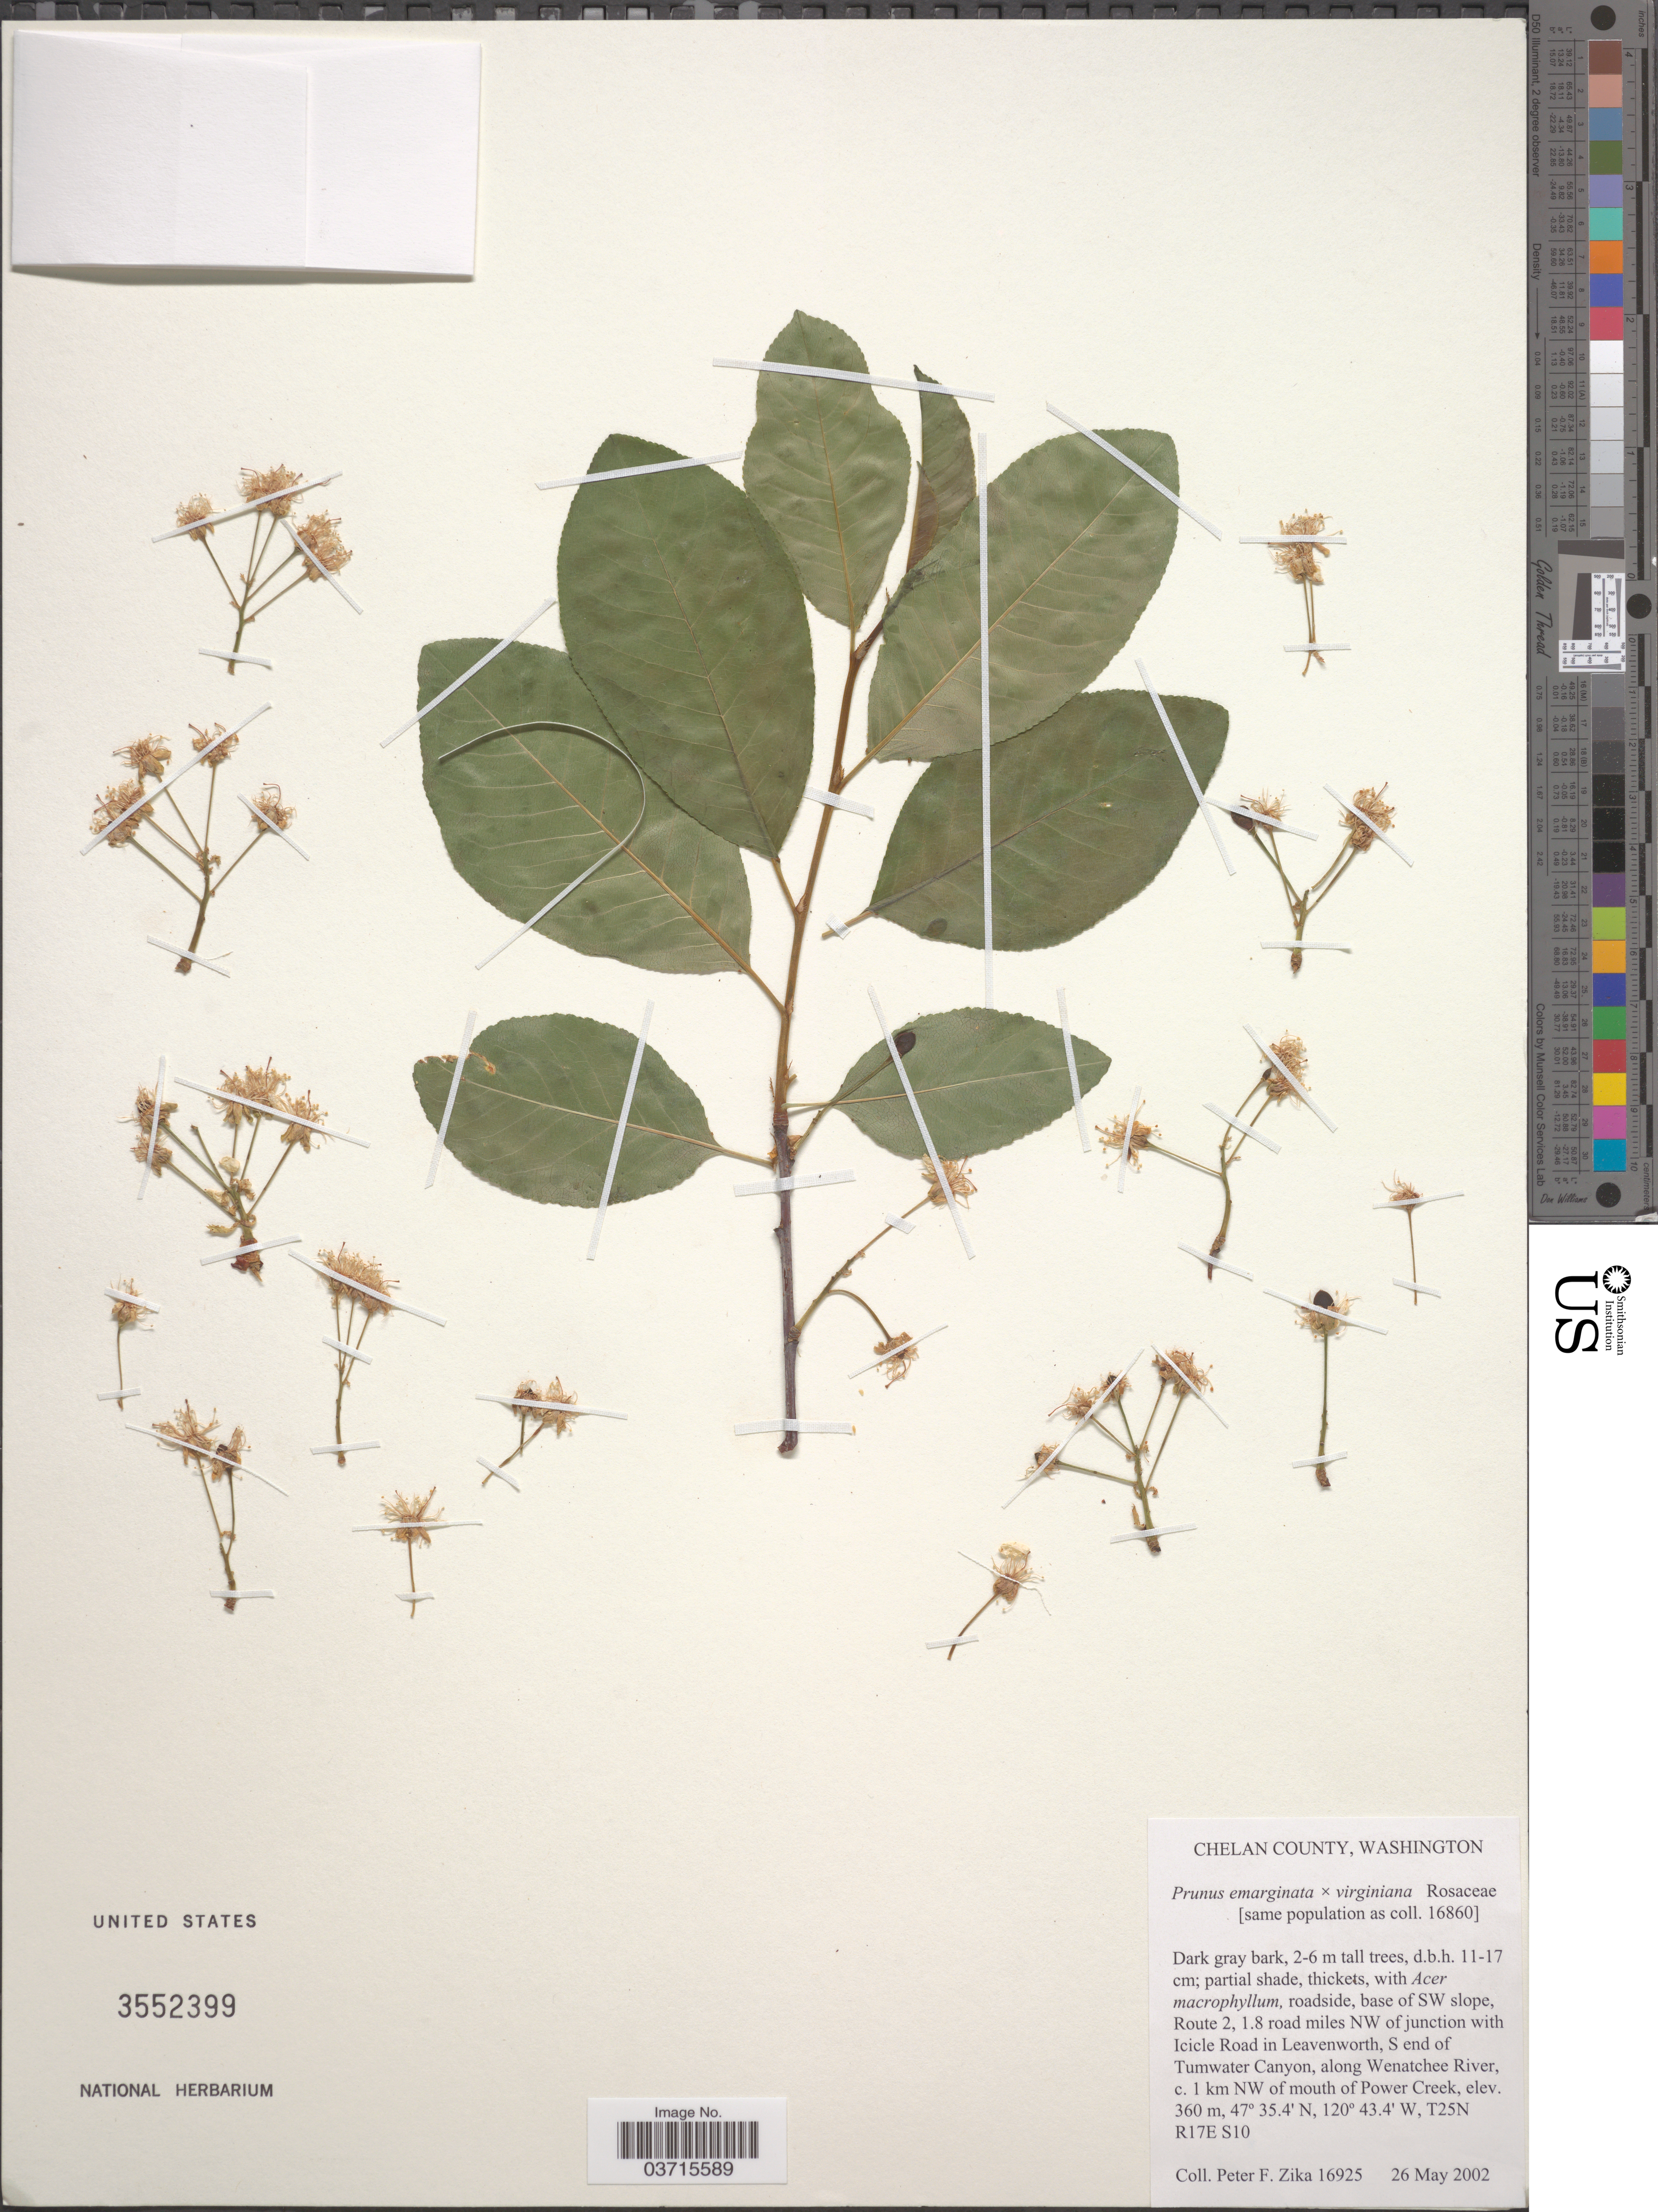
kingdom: Plantae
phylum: Tracheophyta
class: Magnoliopsida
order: Rosales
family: Rosaceae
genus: Prunus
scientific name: Prunus emarginata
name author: (Douglas ex Hook.) Eaton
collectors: P. F. Zika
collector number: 16925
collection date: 2002-05-26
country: United States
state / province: Washington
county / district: Chelan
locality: Chelan County. Roadside, base of SW slope, Route 2, 1.8 road miles NW of junction with Icicle Road in Leavenworth, S end of Tumwater Canyon, along Wenatchee River, c. 1 km NW of mouth of Power Creek. T25N R17E S10.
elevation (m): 360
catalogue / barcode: US 3552399